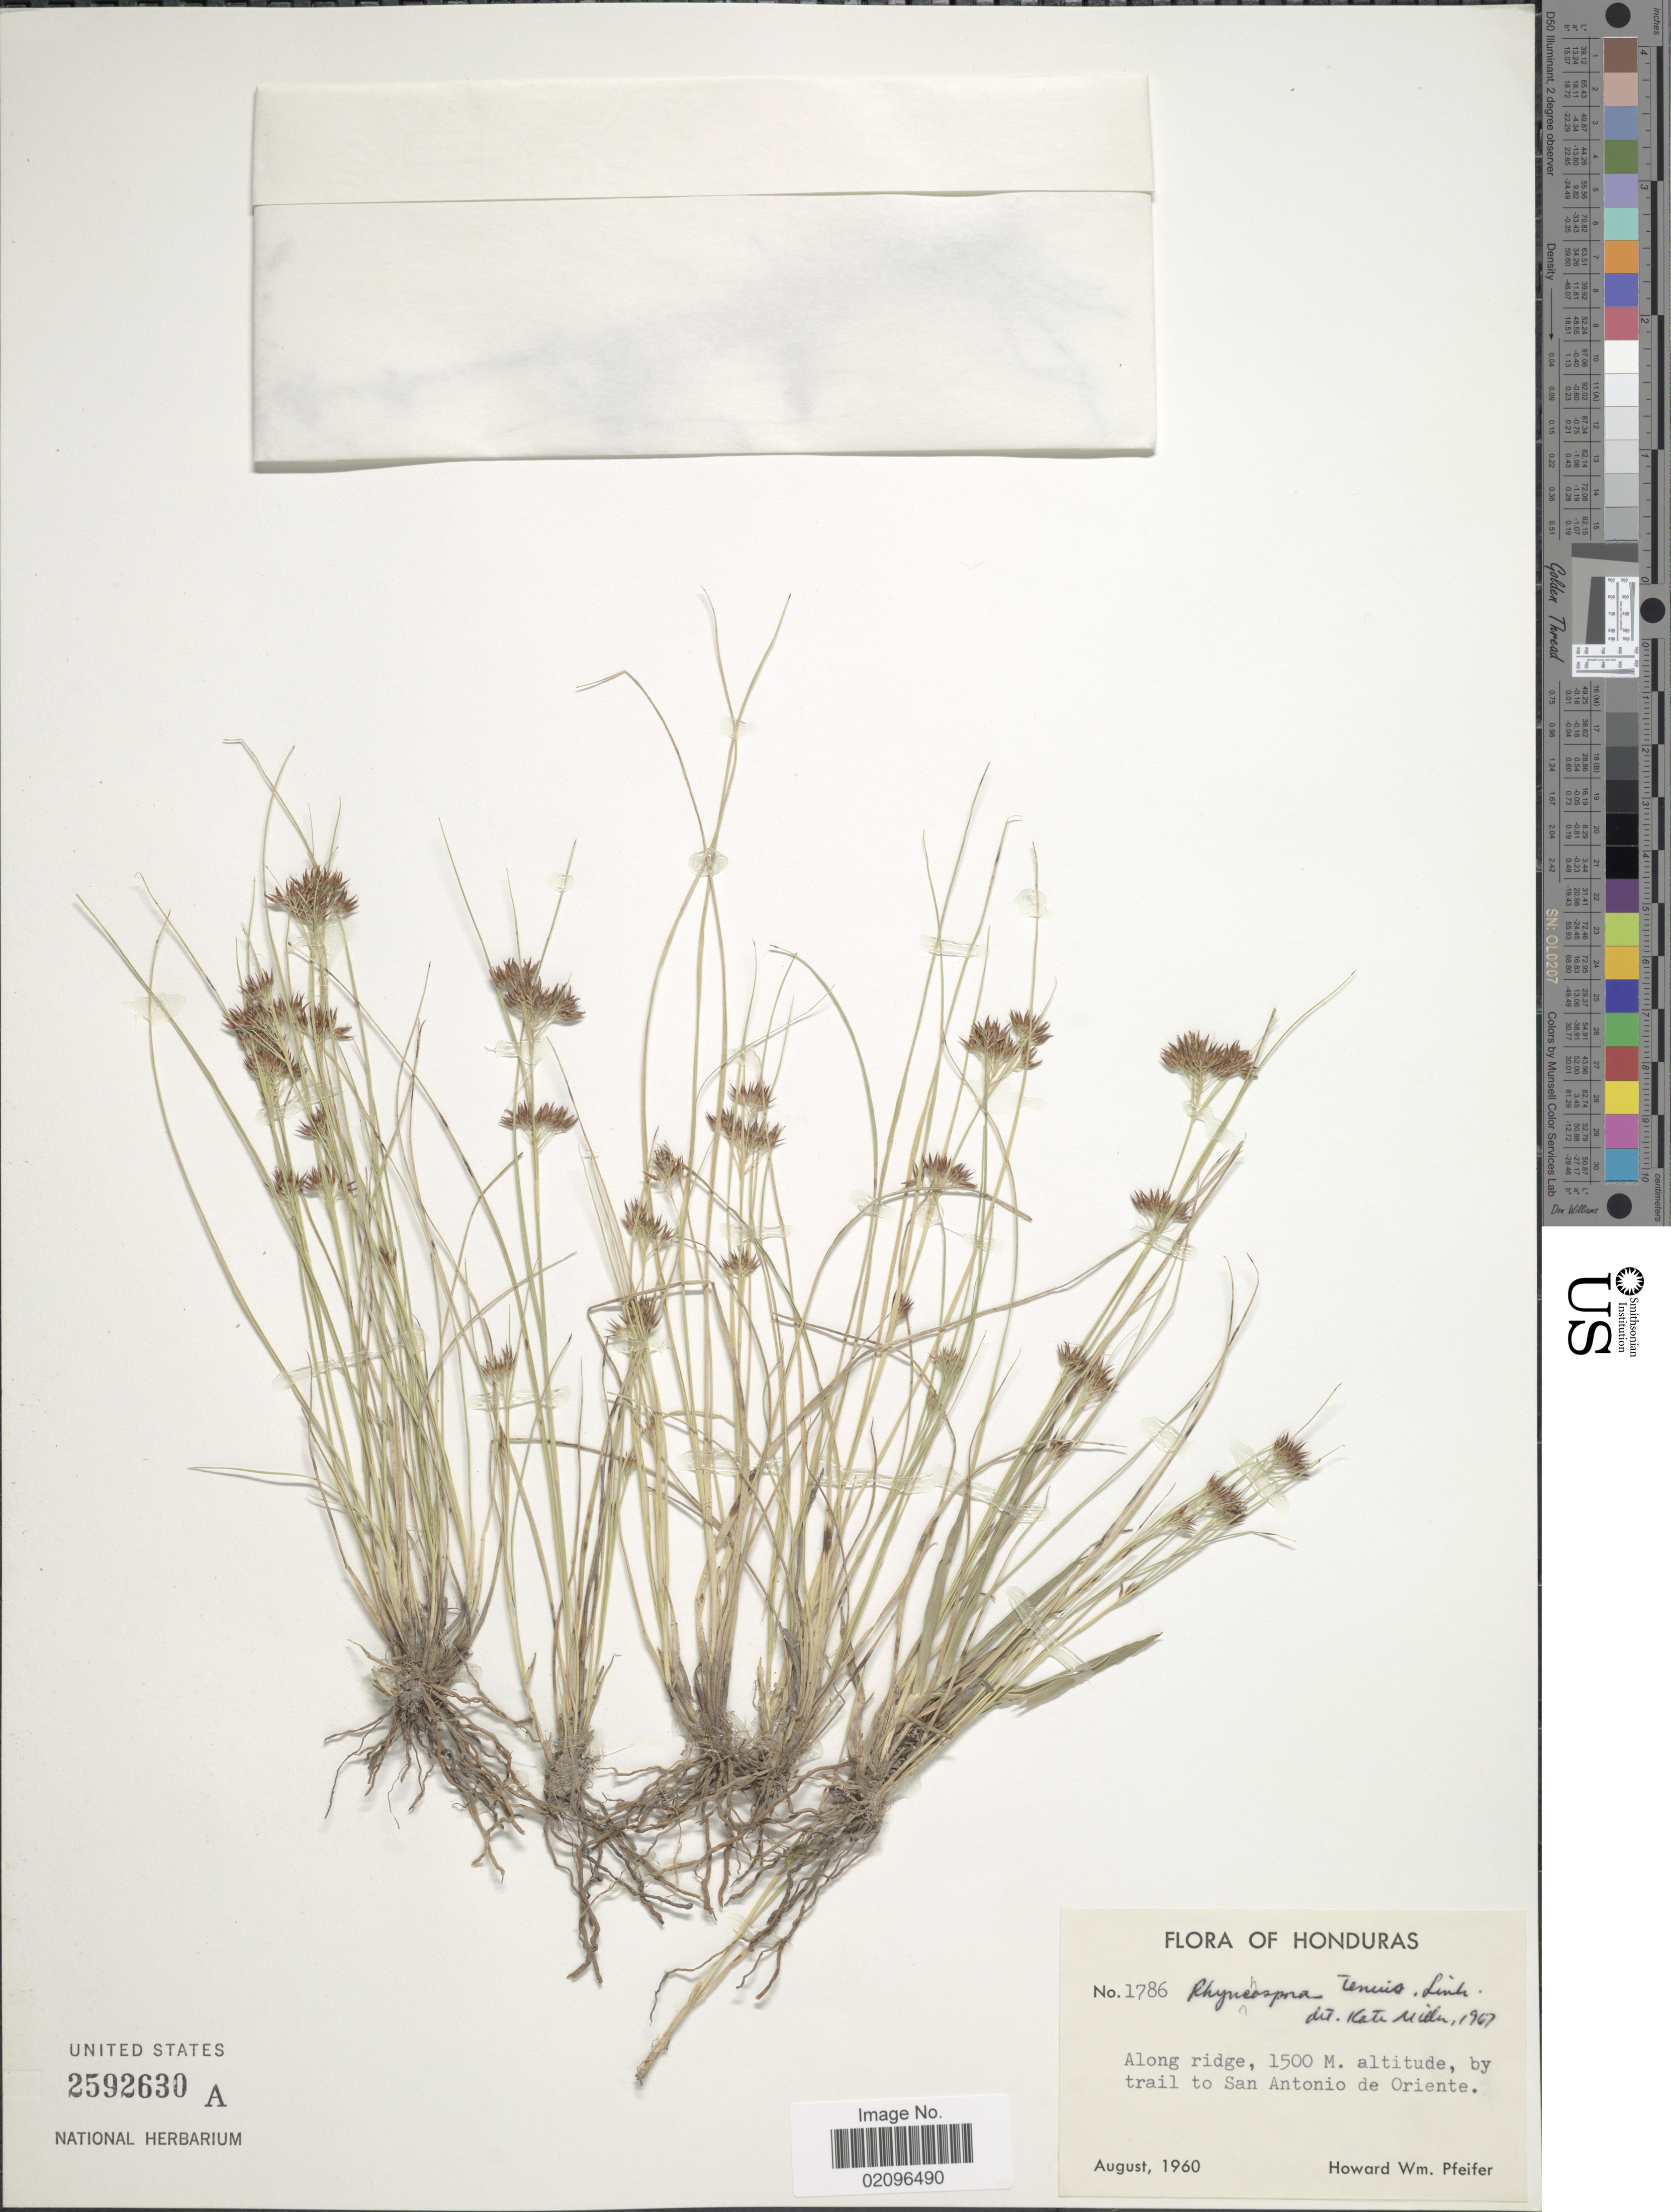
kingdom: Plantae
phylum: Tracheophyta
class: Liliopsida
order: Poales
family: Cyperaceae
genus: Rhynchospora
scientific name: Rhynchospora tenuis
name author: Link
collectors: H. W. Pfeifer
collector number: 1786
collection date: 1960-08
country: Honduras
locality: Along ridge, by trail to San Antonio de Oriente.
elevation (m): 1500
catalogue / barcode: US 2592630A